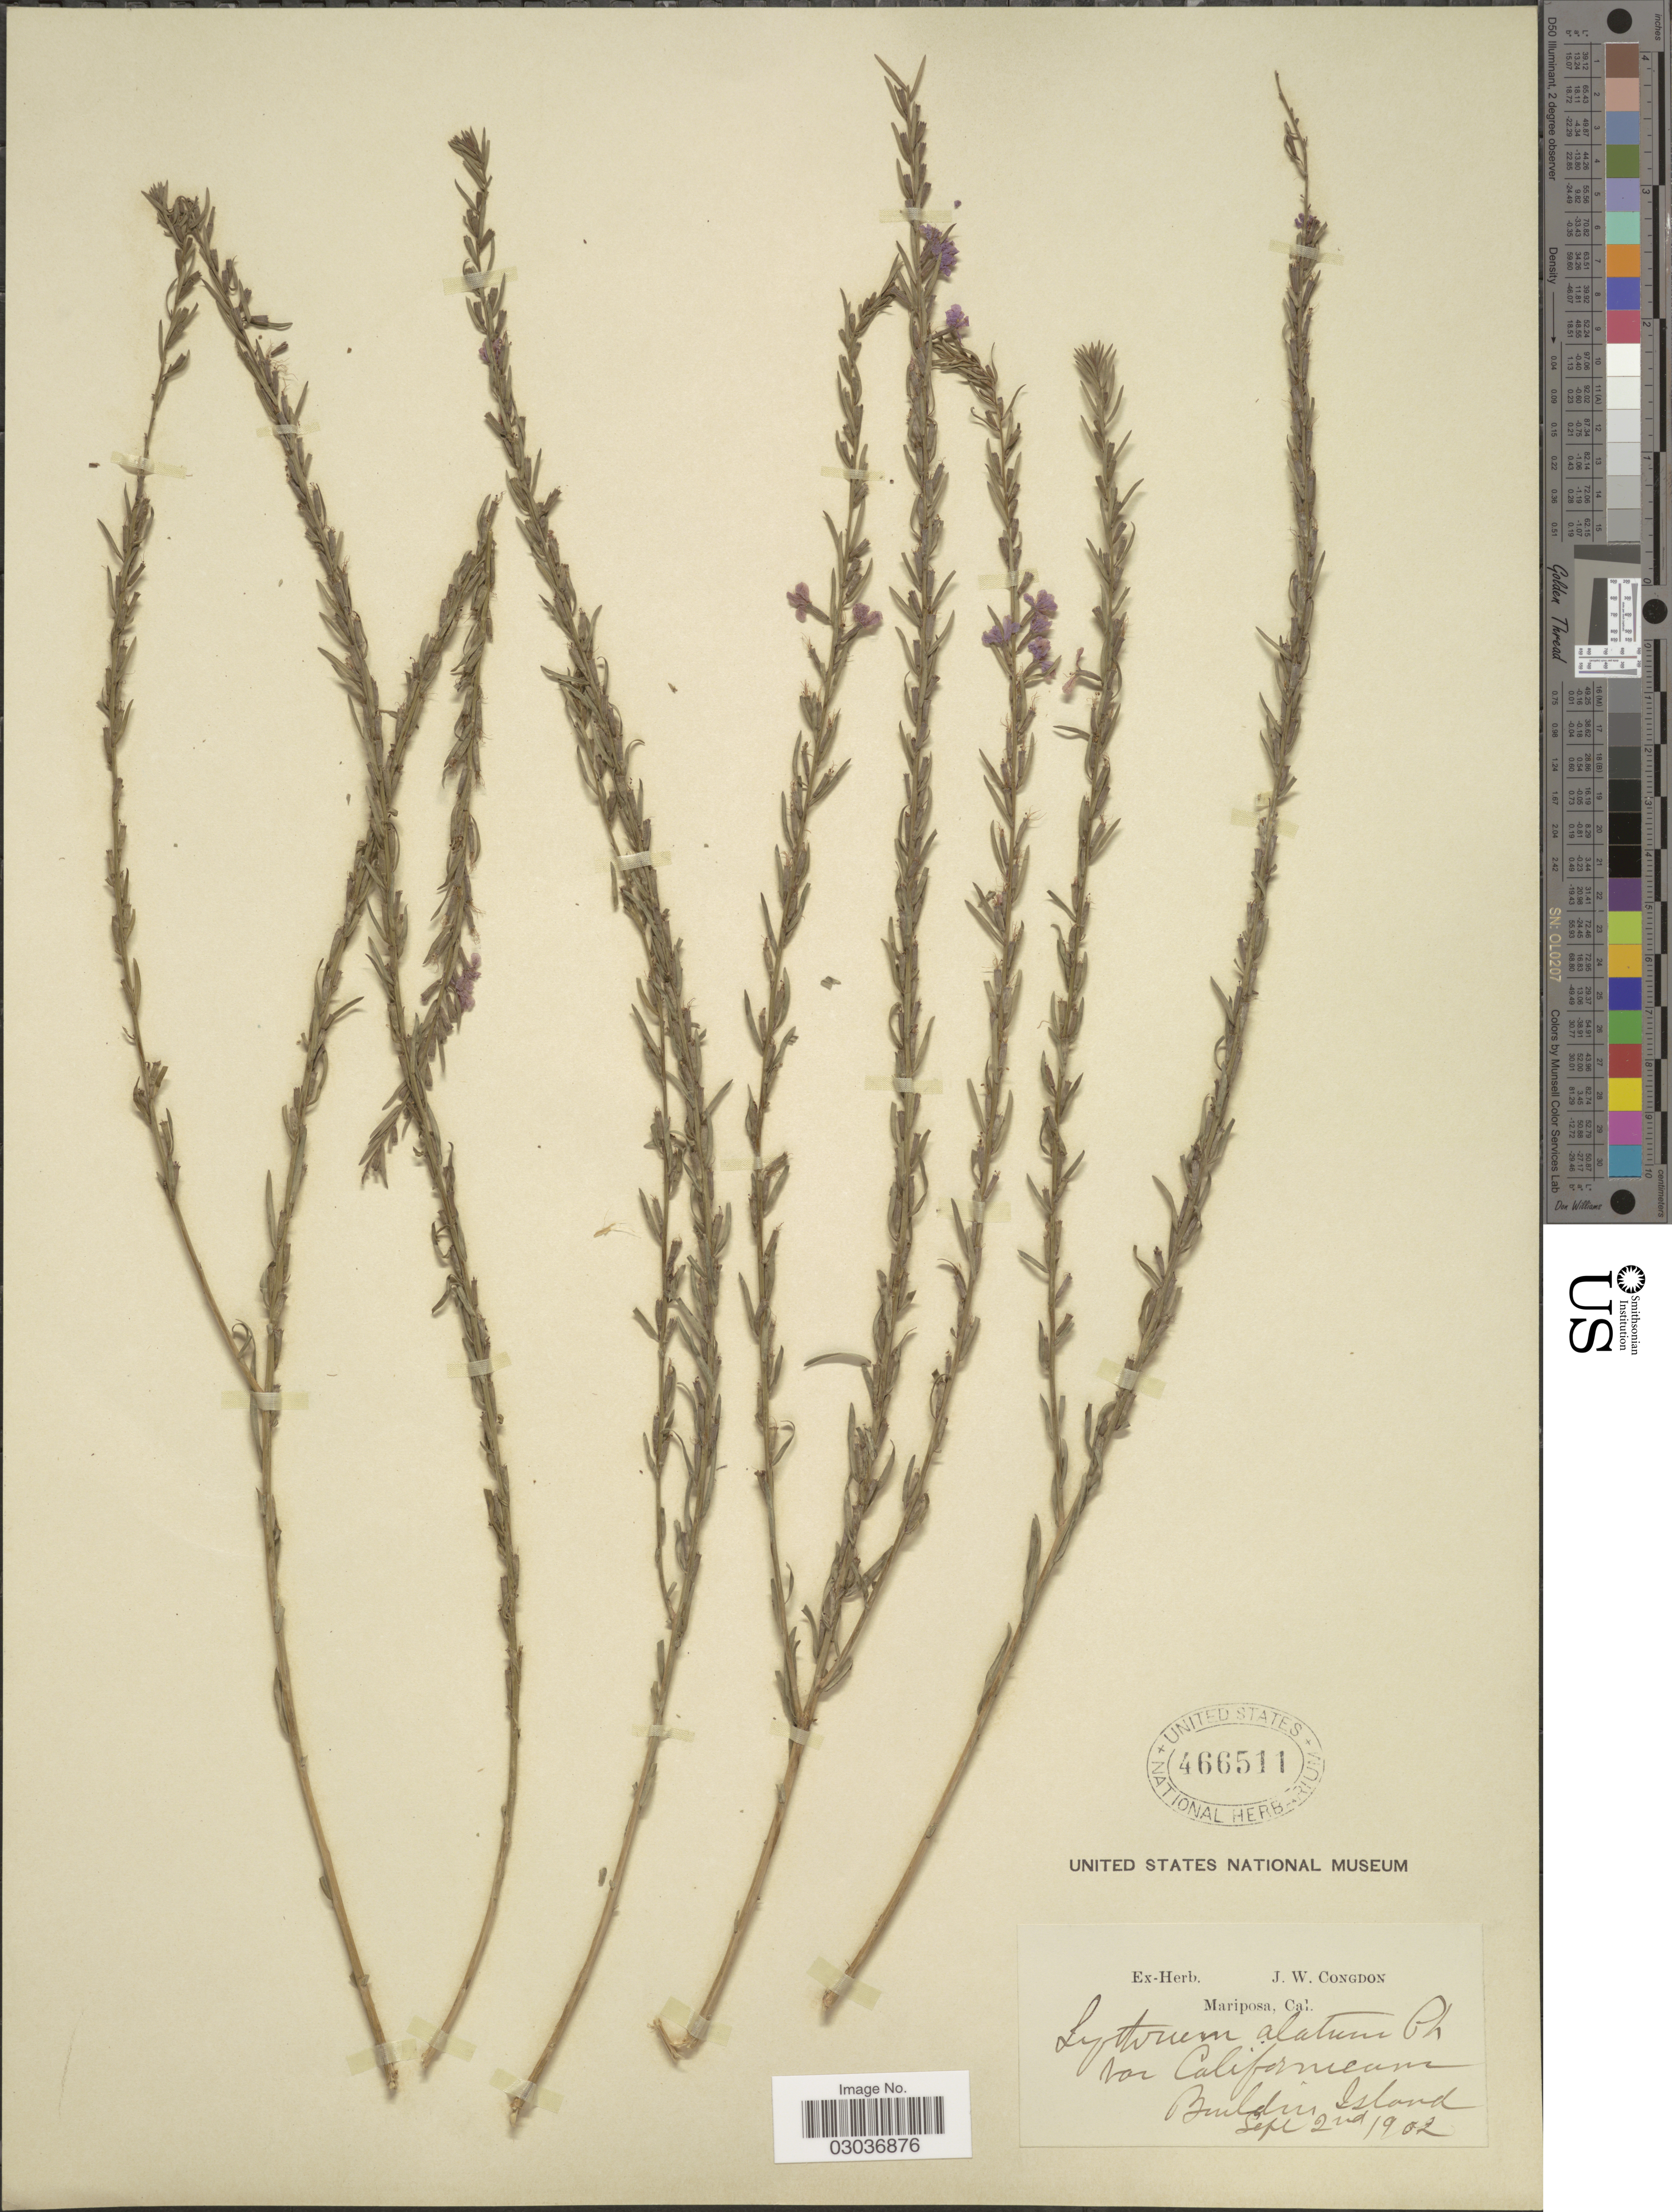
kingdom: Plantae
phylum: Tracheophyta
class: Magnoliopsida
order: Myrtales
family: Lythraceae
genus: Lythrum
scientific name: Lythrum californicum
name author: Torr. & A. Gray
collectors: ex herb. J. W. Congdon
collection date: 1902-09-02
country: United States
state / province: California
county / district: Mariposa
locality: Mariposa. Builders Island.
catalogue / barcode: US 466511